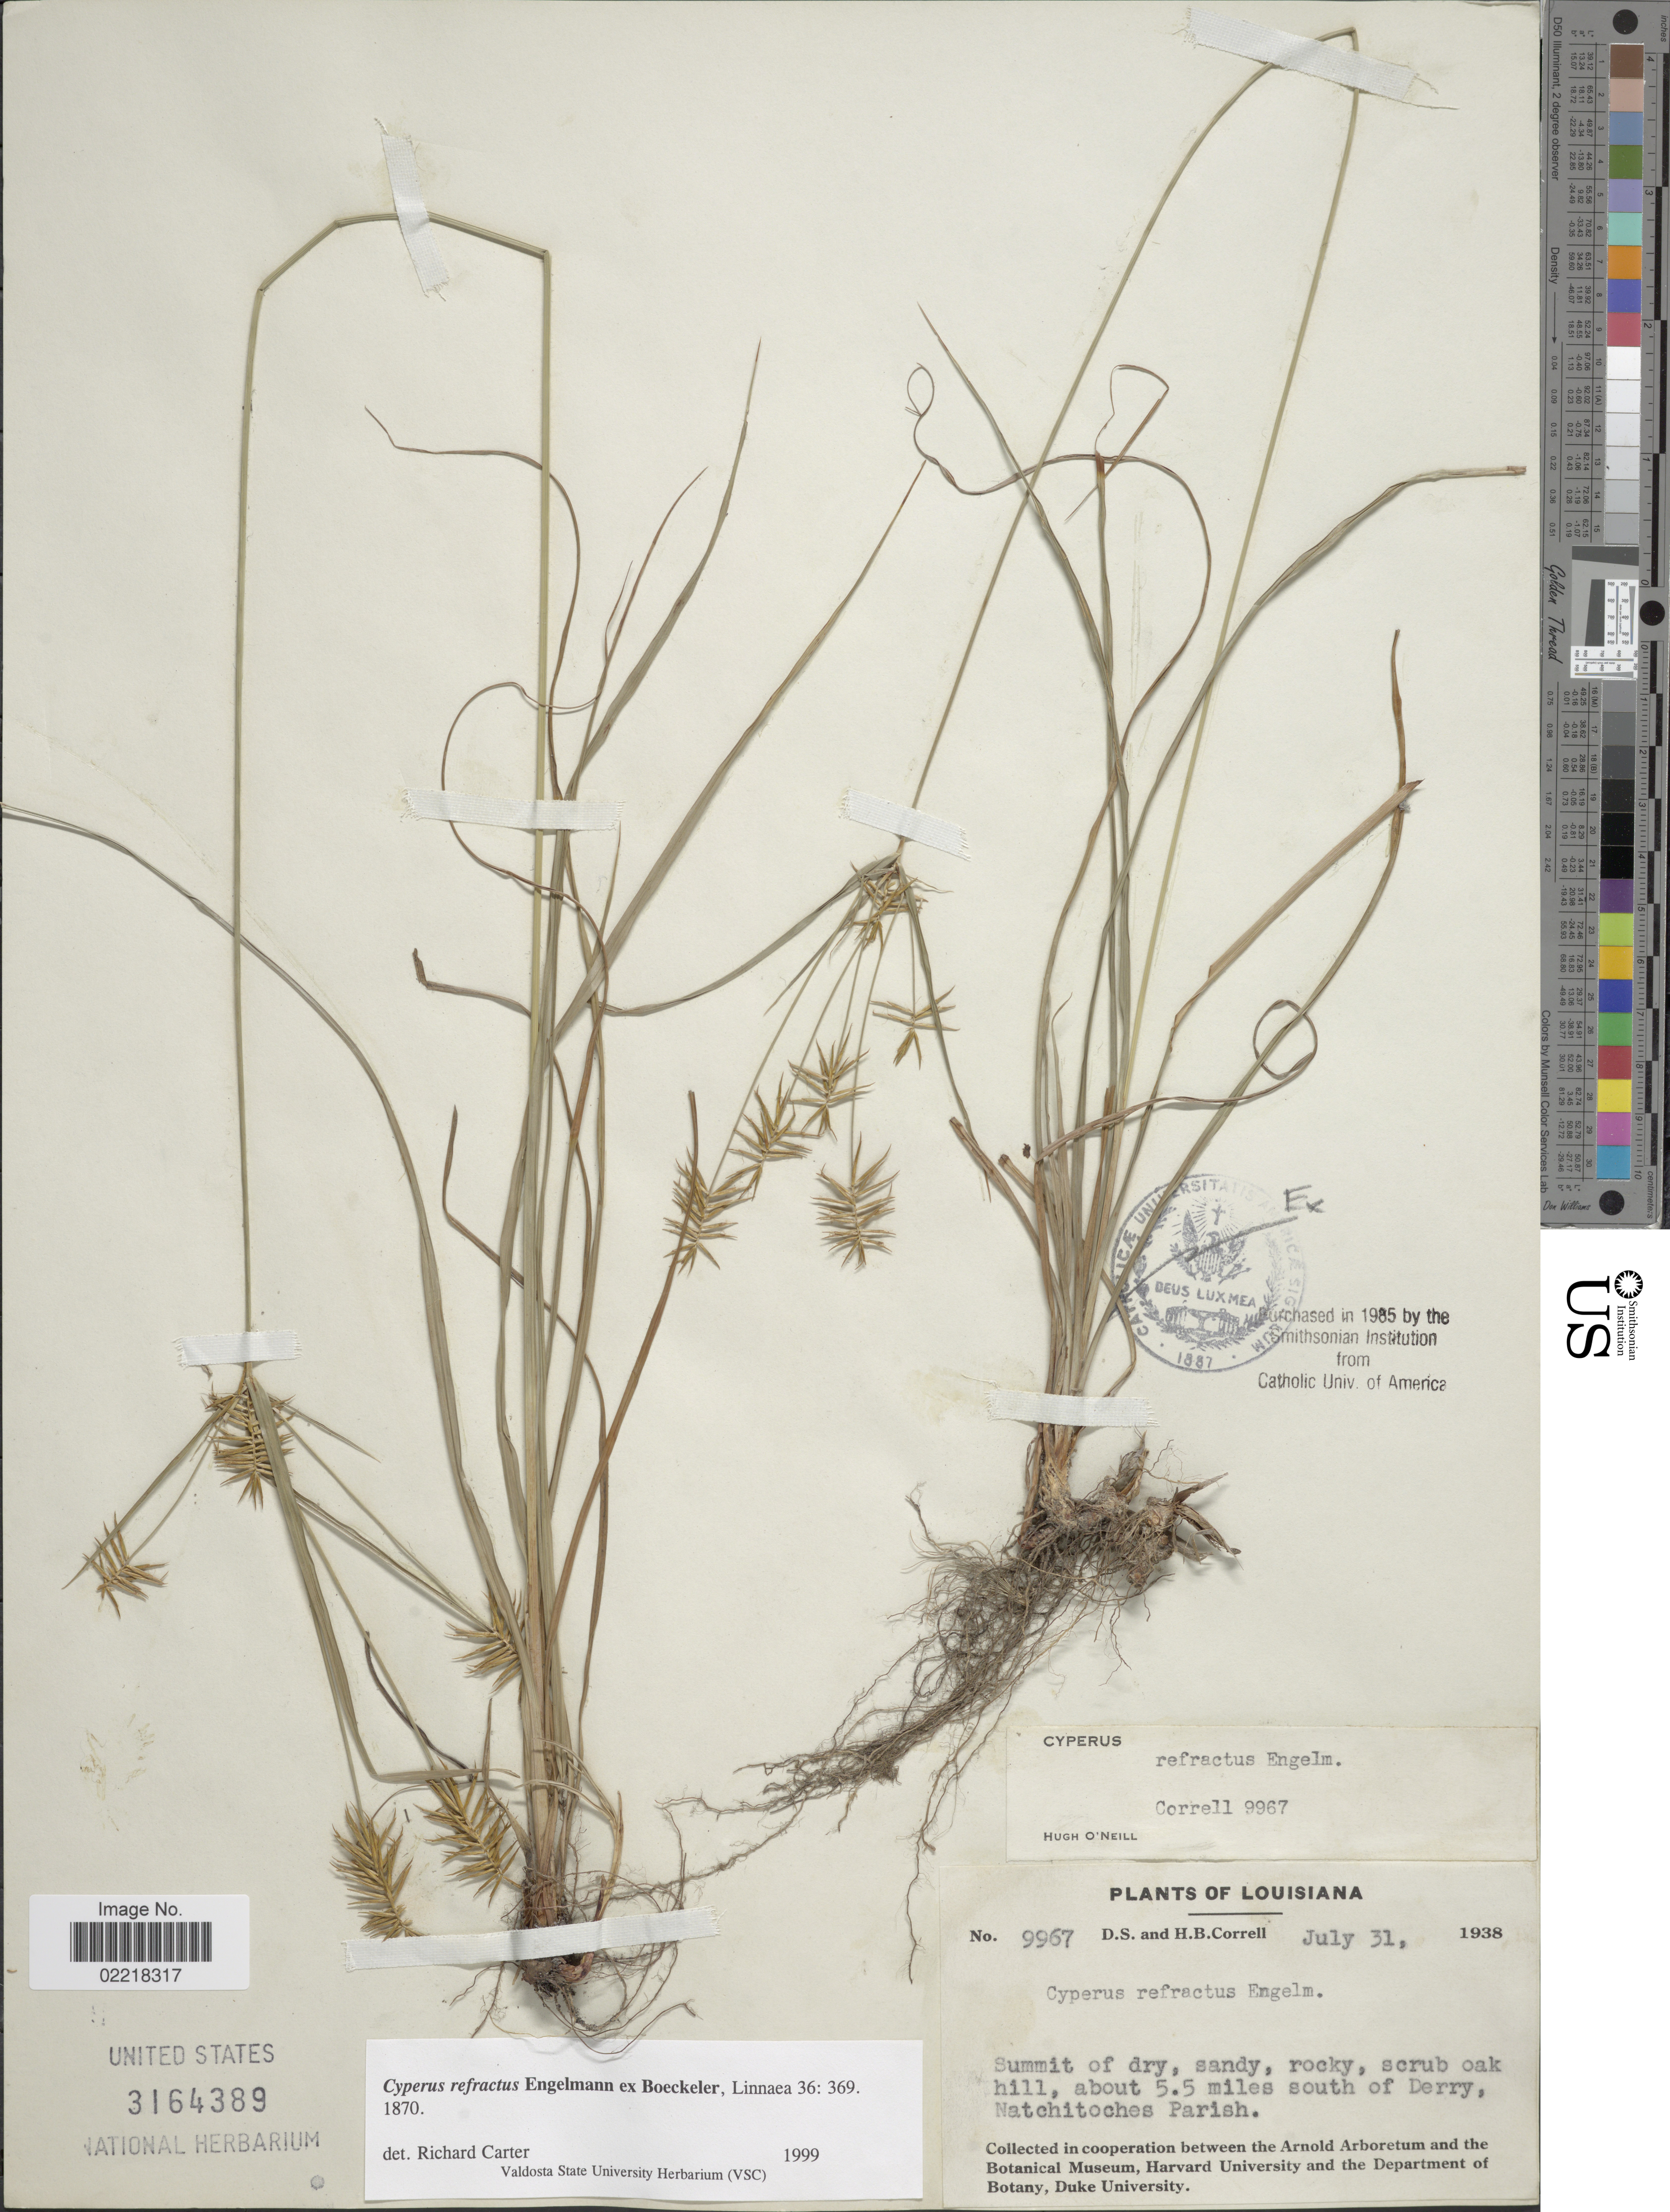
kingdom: Plantae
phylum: Tracheophyta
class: Liliopsida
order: Poales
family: Cyperaceae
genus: Cyperus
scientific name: Cyperus refractus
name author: Engelm. ex Boeckeler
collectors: D. S. Correll & H. Correll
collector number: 9967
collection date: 1938-07-31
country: United States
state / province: Louisiana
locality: About 5.5 miles south of Derry, Natchitoches Parish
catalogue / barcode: US 3164389